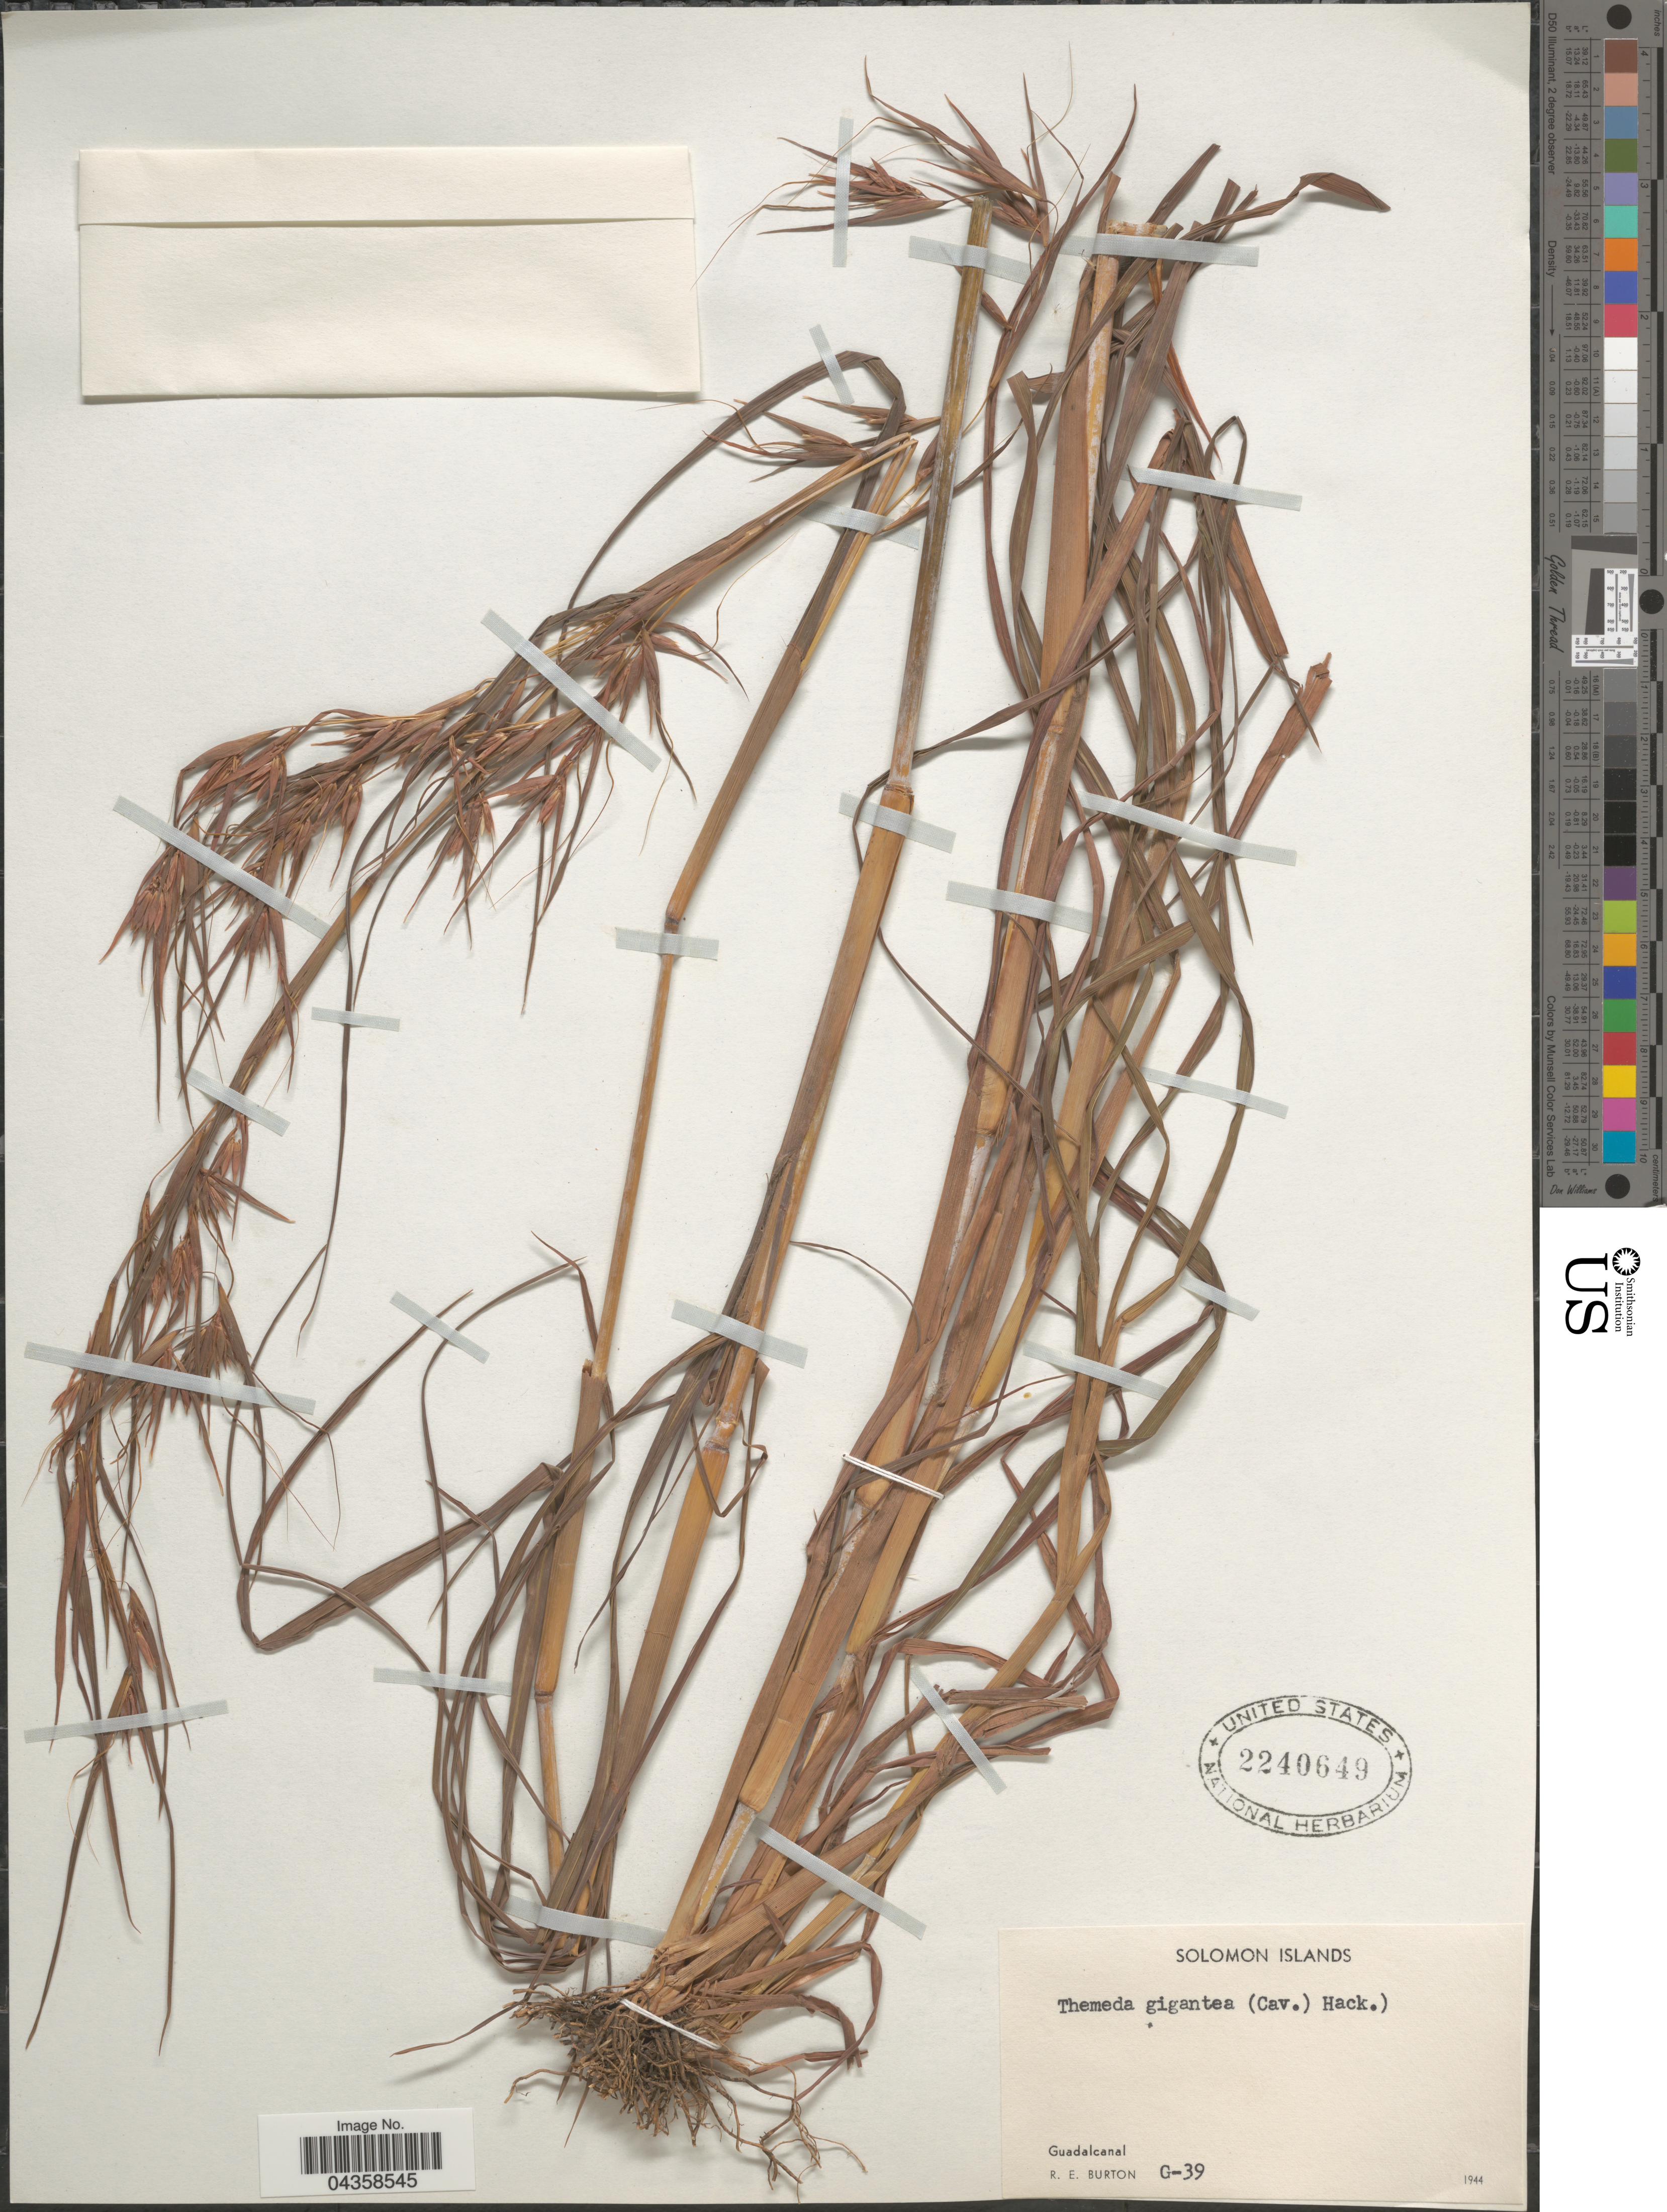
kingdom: Plantae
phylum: Tracheophyta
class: Liliopsida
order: Poales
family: Poaceae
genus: Themeda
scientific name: Themeda gigantea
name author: Hack.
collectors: R. Burton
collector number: G-39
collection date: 1944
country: Solomon Islands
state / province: Solomon Islands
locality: Guadalcanal.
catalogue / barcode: US 2240649